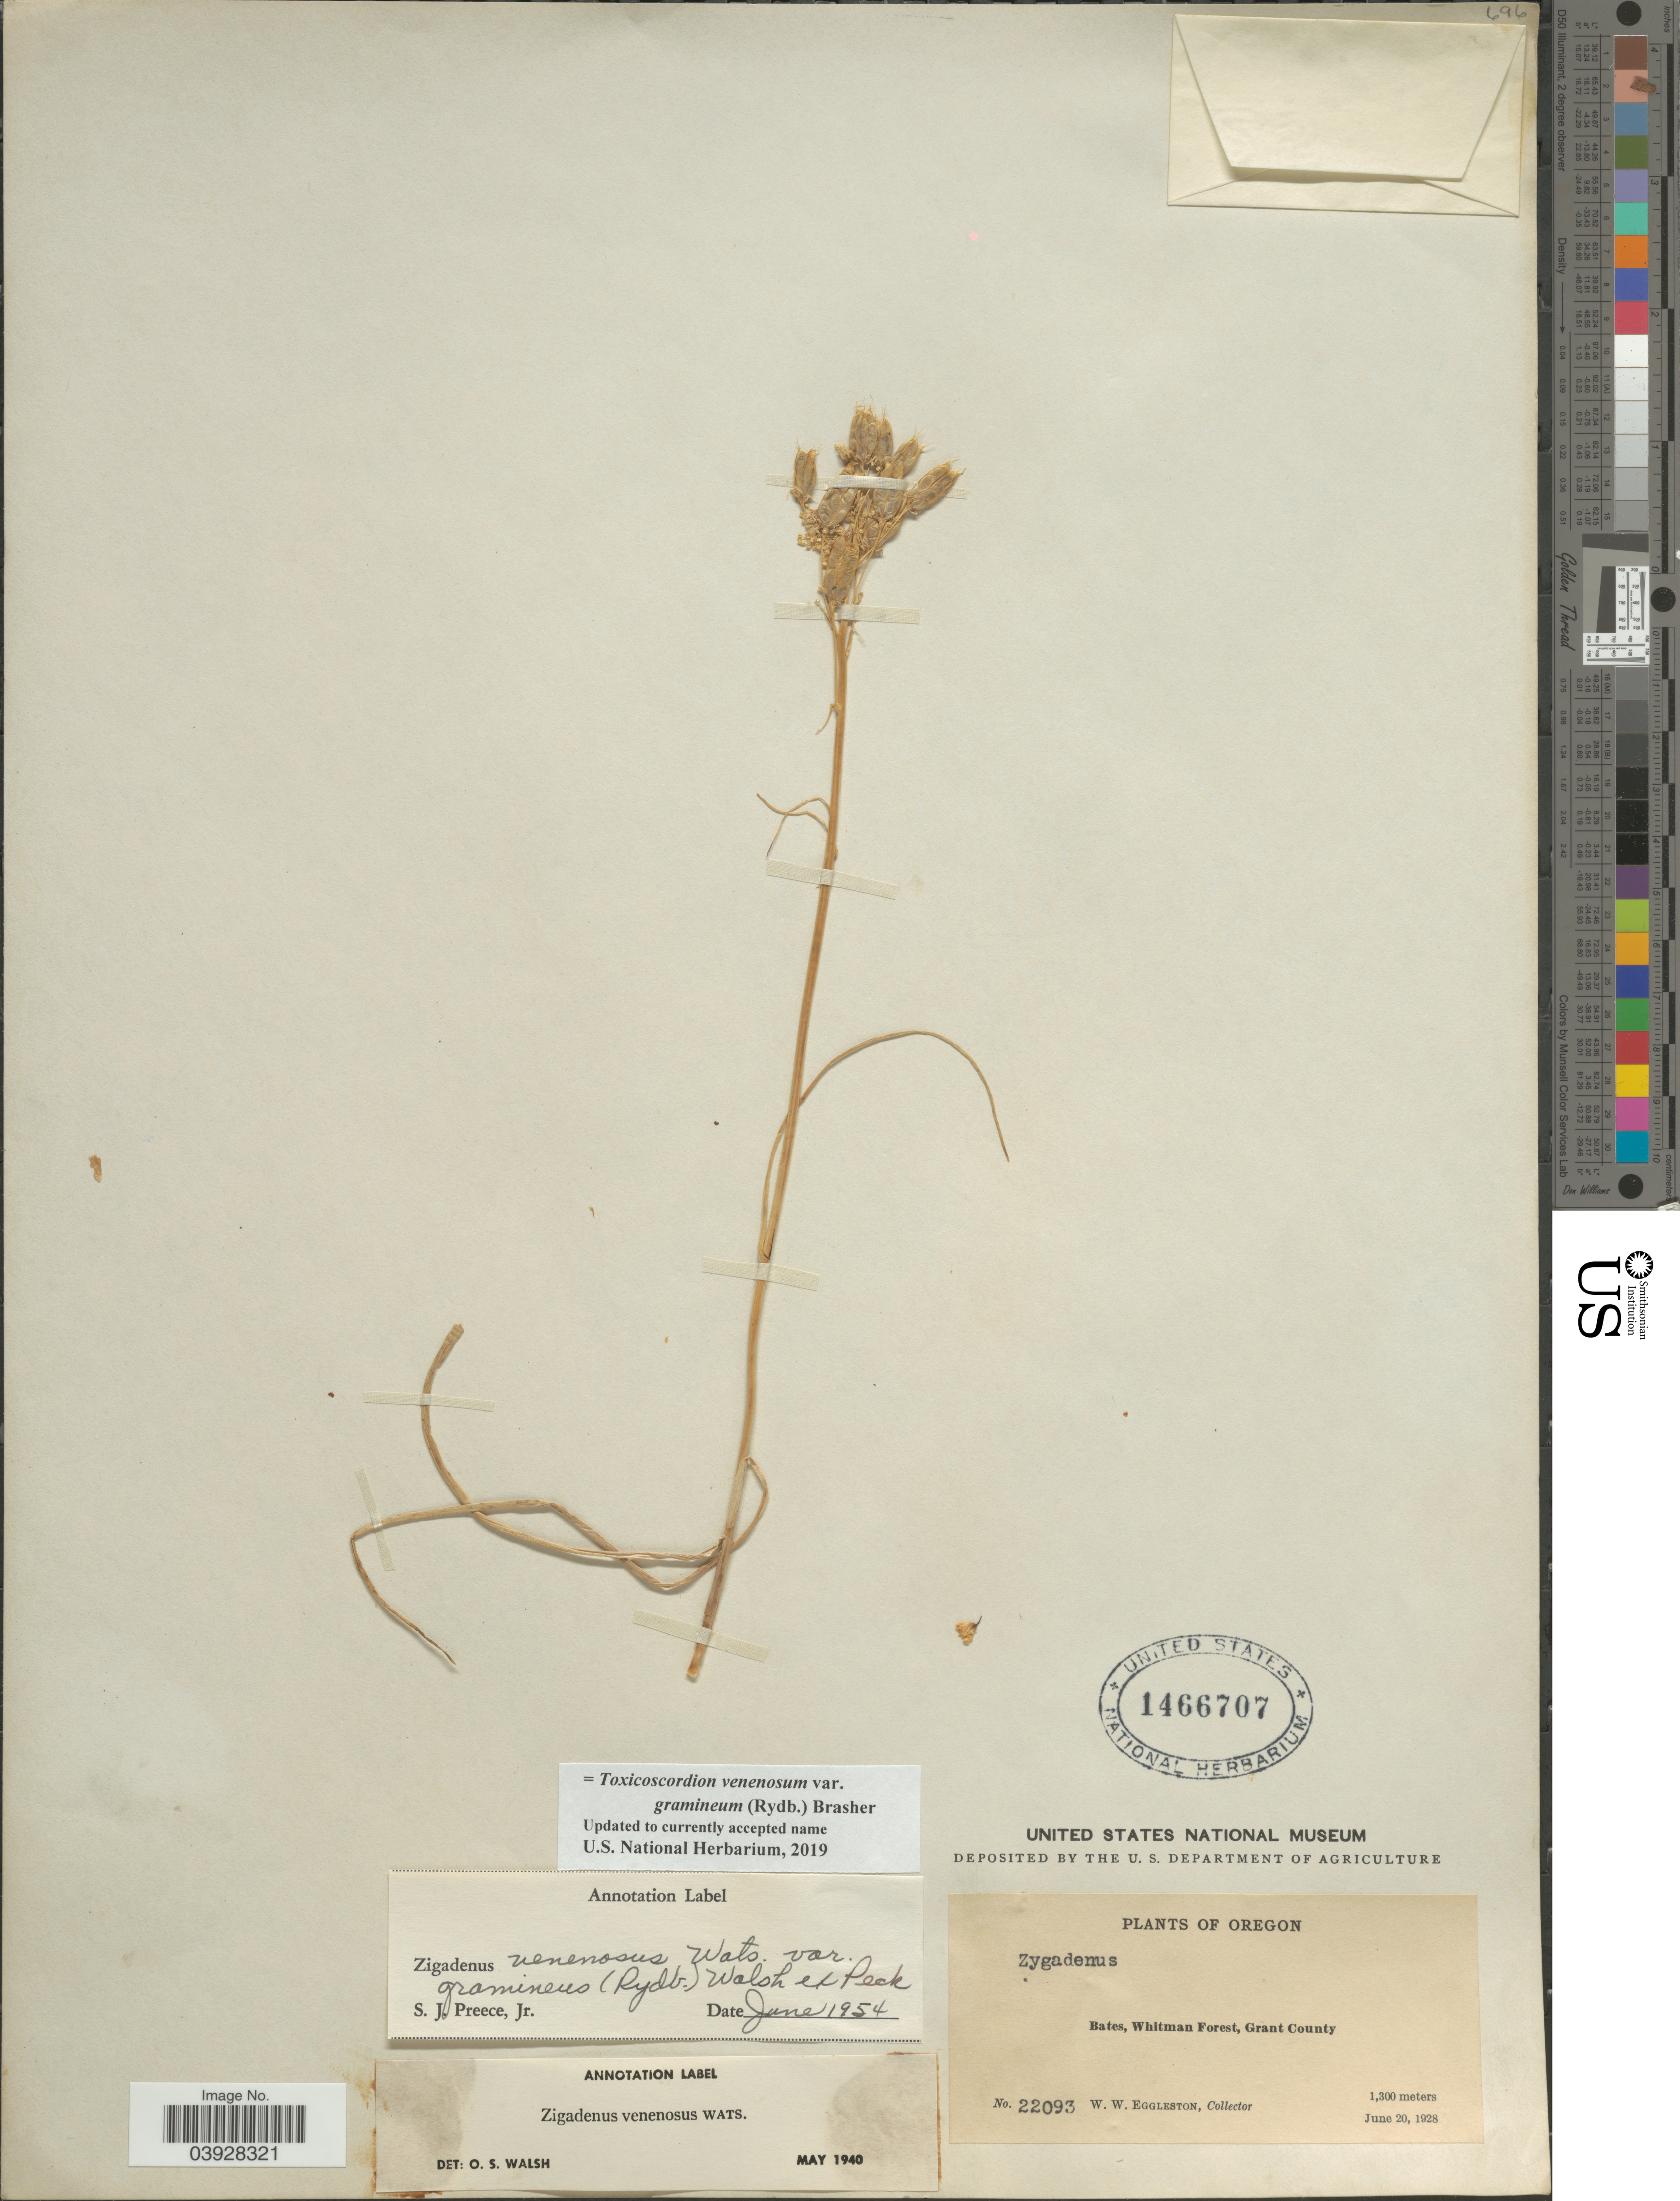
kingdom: Plantae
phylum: Tracheophyta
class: Liliopsida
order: Liliales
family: Melanthiaceae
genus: Toxicoscordion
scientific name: Toxicoscordion venenosum var. gramineum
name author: (Rydb.) Brasher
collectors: W. W. Eggleston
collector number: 22093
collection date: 1928-06-20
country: United States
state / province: Oregon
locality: Bates, Whitman Forest, Grant County.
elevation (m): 1300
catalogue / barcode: US 1466707